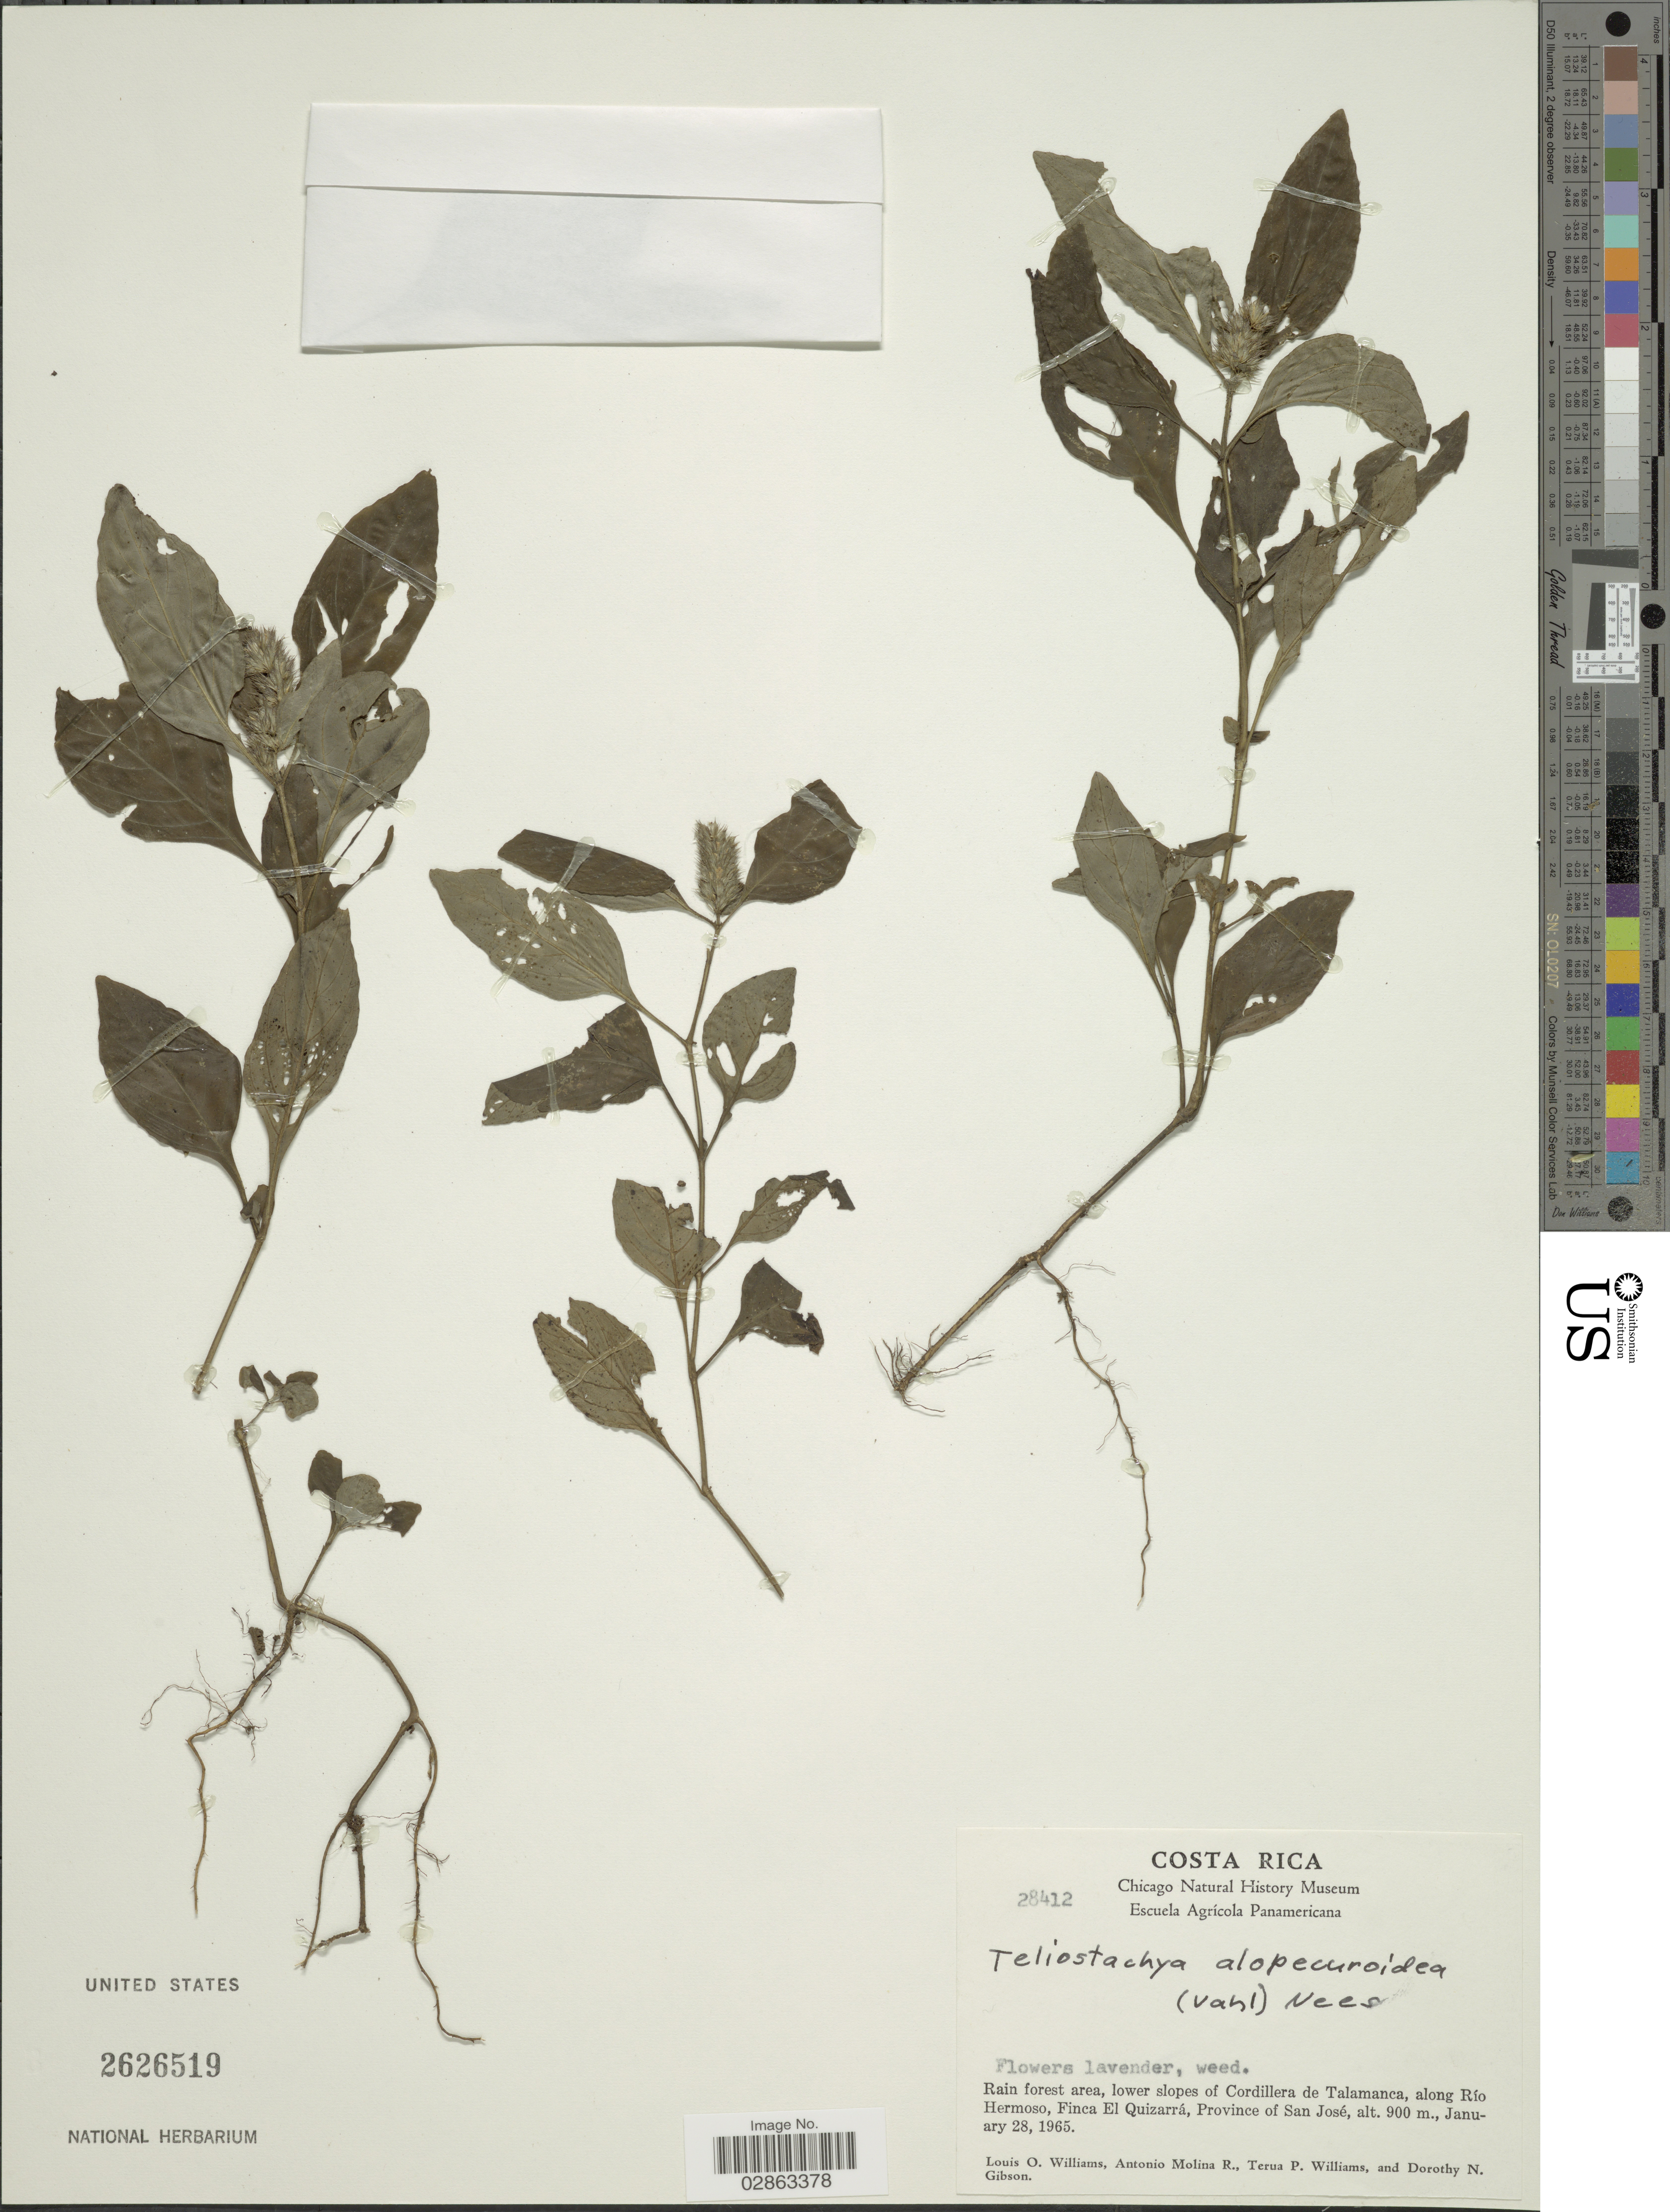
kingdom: Plantae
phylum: Tracheophyta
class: Magnoliopsida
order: Lamiales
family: Acanthaceae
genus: Teliostachya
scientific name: Teliostachya alopecuroidea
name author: (Vahl) Nees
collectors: L. O. Williams, A. Molina R., T. Williams & D. N. Gibson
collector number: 28412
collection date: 1965-01-28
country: Costa Rica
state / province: San José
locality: Rain forest area, lower slopes of Cordillera de Talamanca, along Río Hermoso, Finca El Quizarrá, Province of San José.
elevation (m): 900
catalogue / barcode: US 2626519